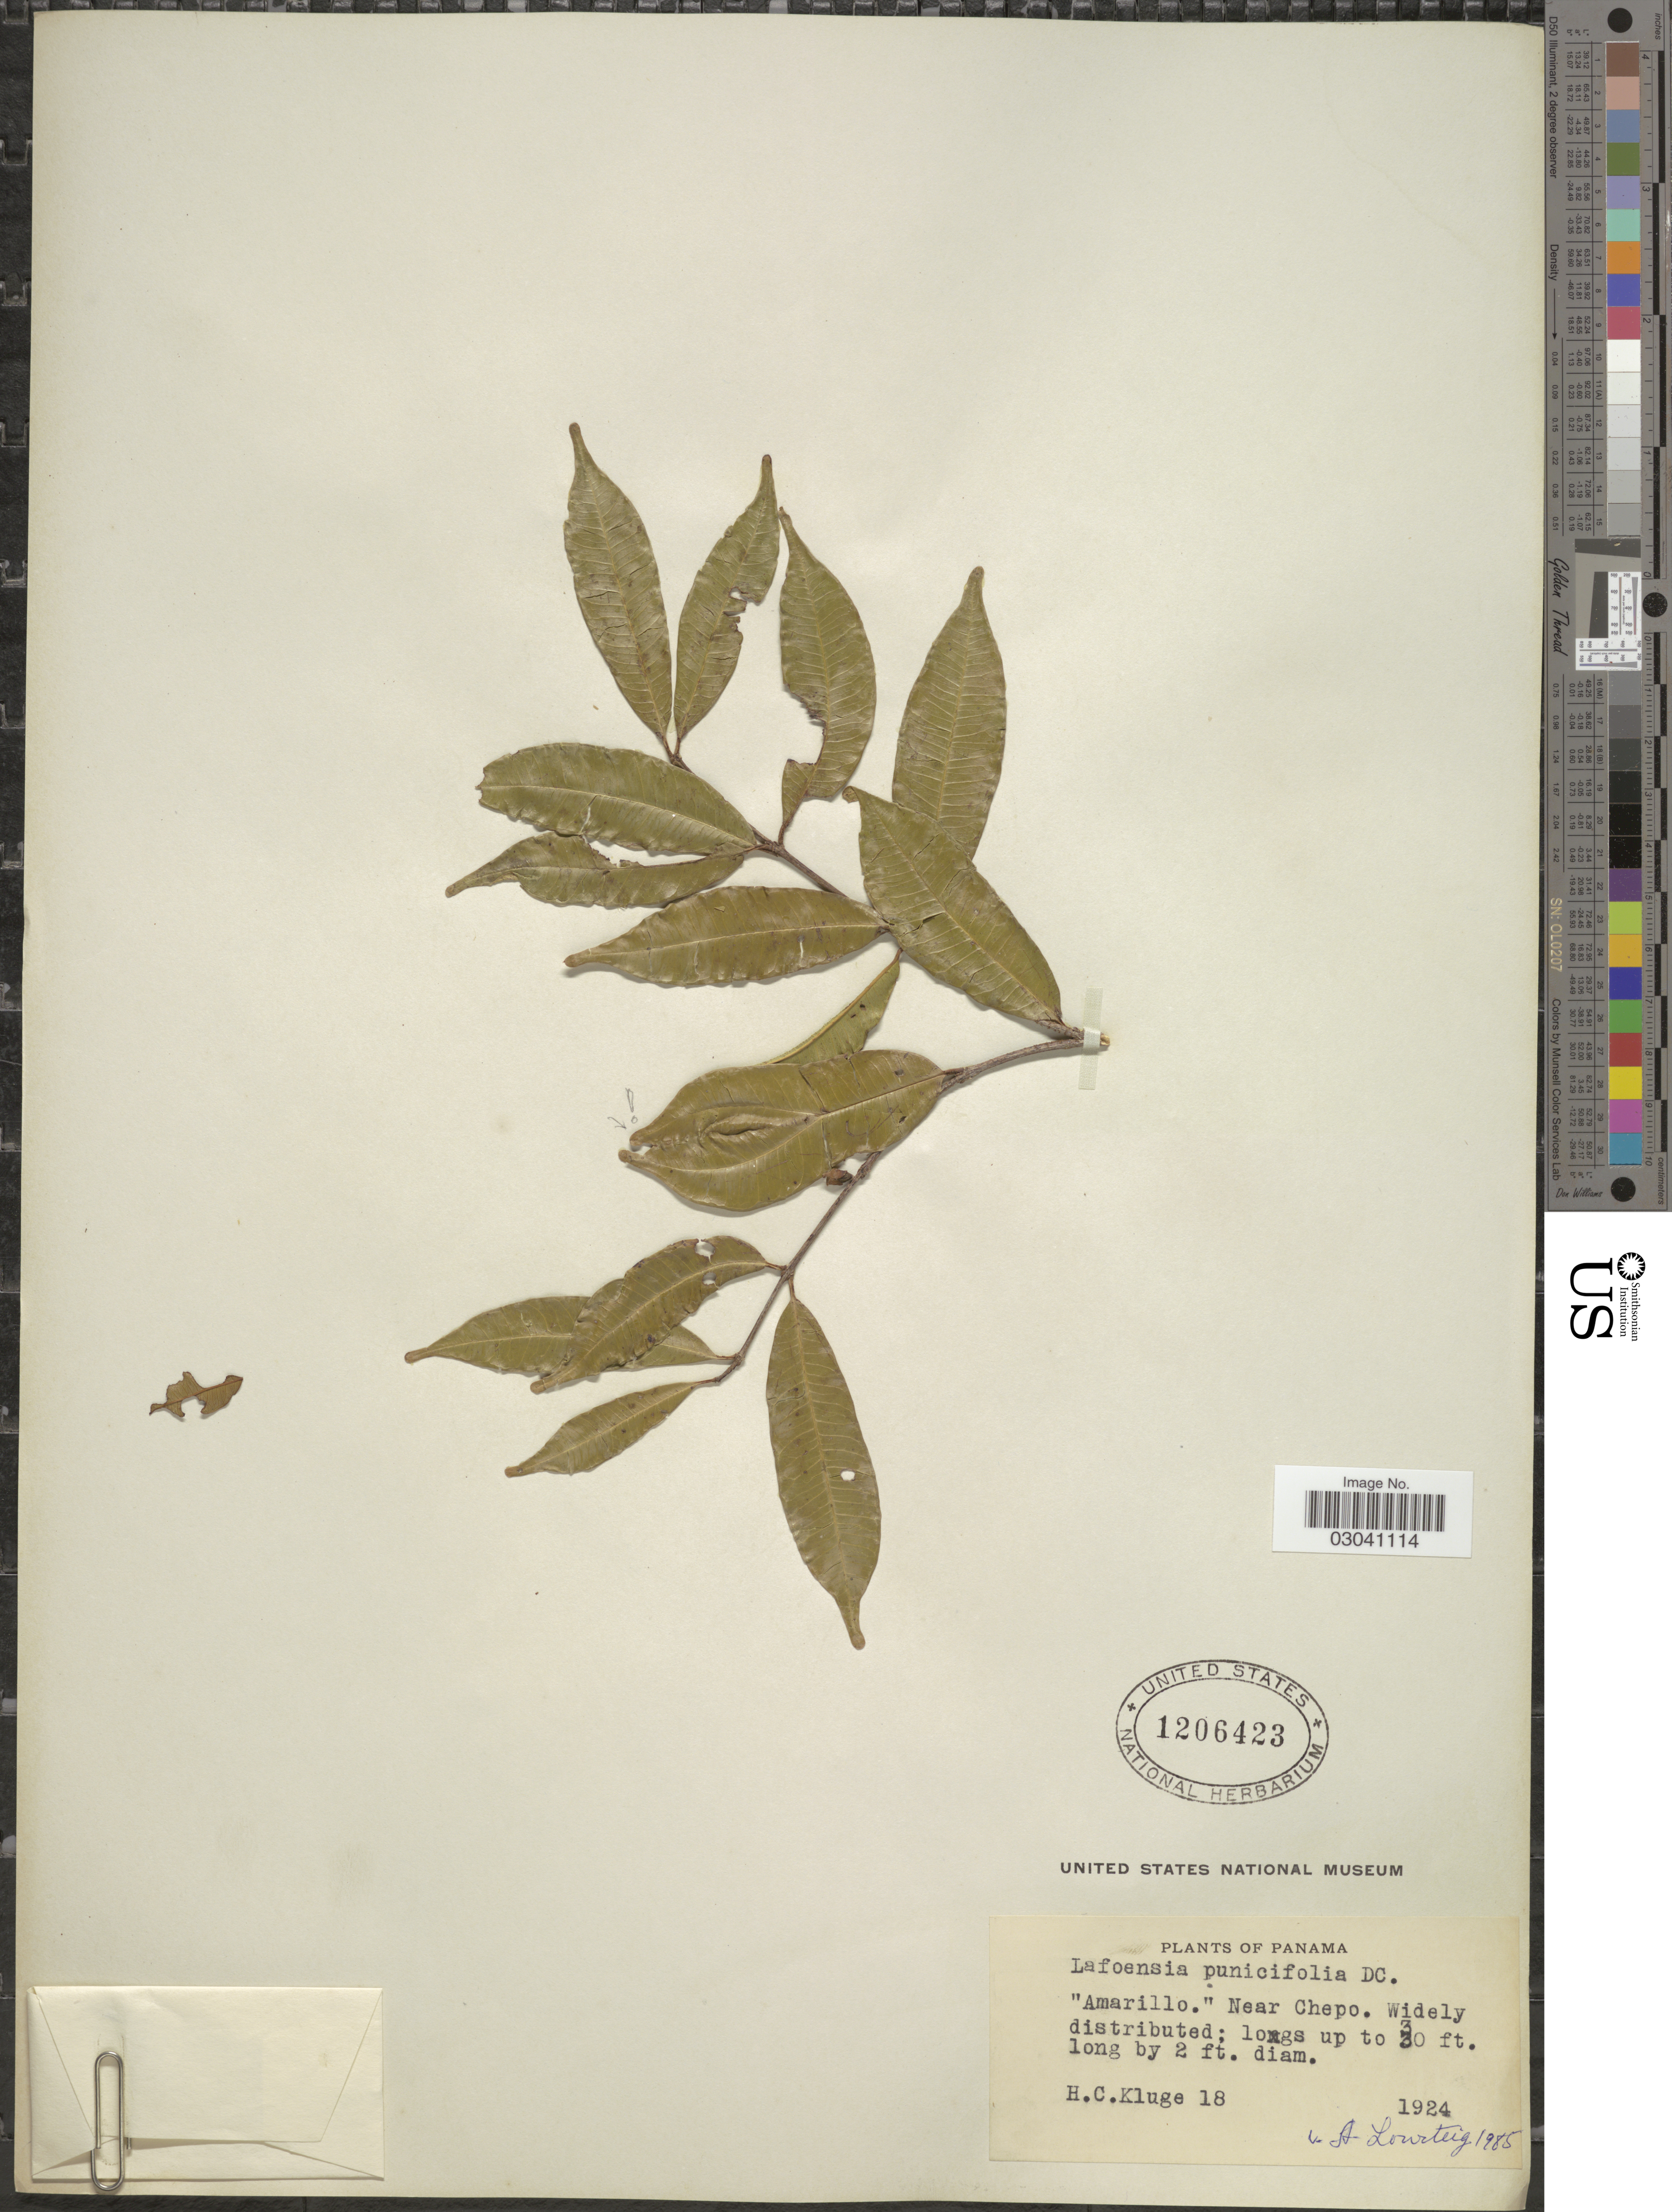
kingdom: Plantae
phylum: Tracheophyta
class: Magnoliopsida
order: Myrtales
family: Lythraceae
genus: Lafoensia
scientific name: Lafoensia punicifolia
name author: DC.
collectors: H. C. Kluge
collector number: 18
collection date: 1924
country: Panama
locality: Amarillo.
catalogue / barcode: US 1206423